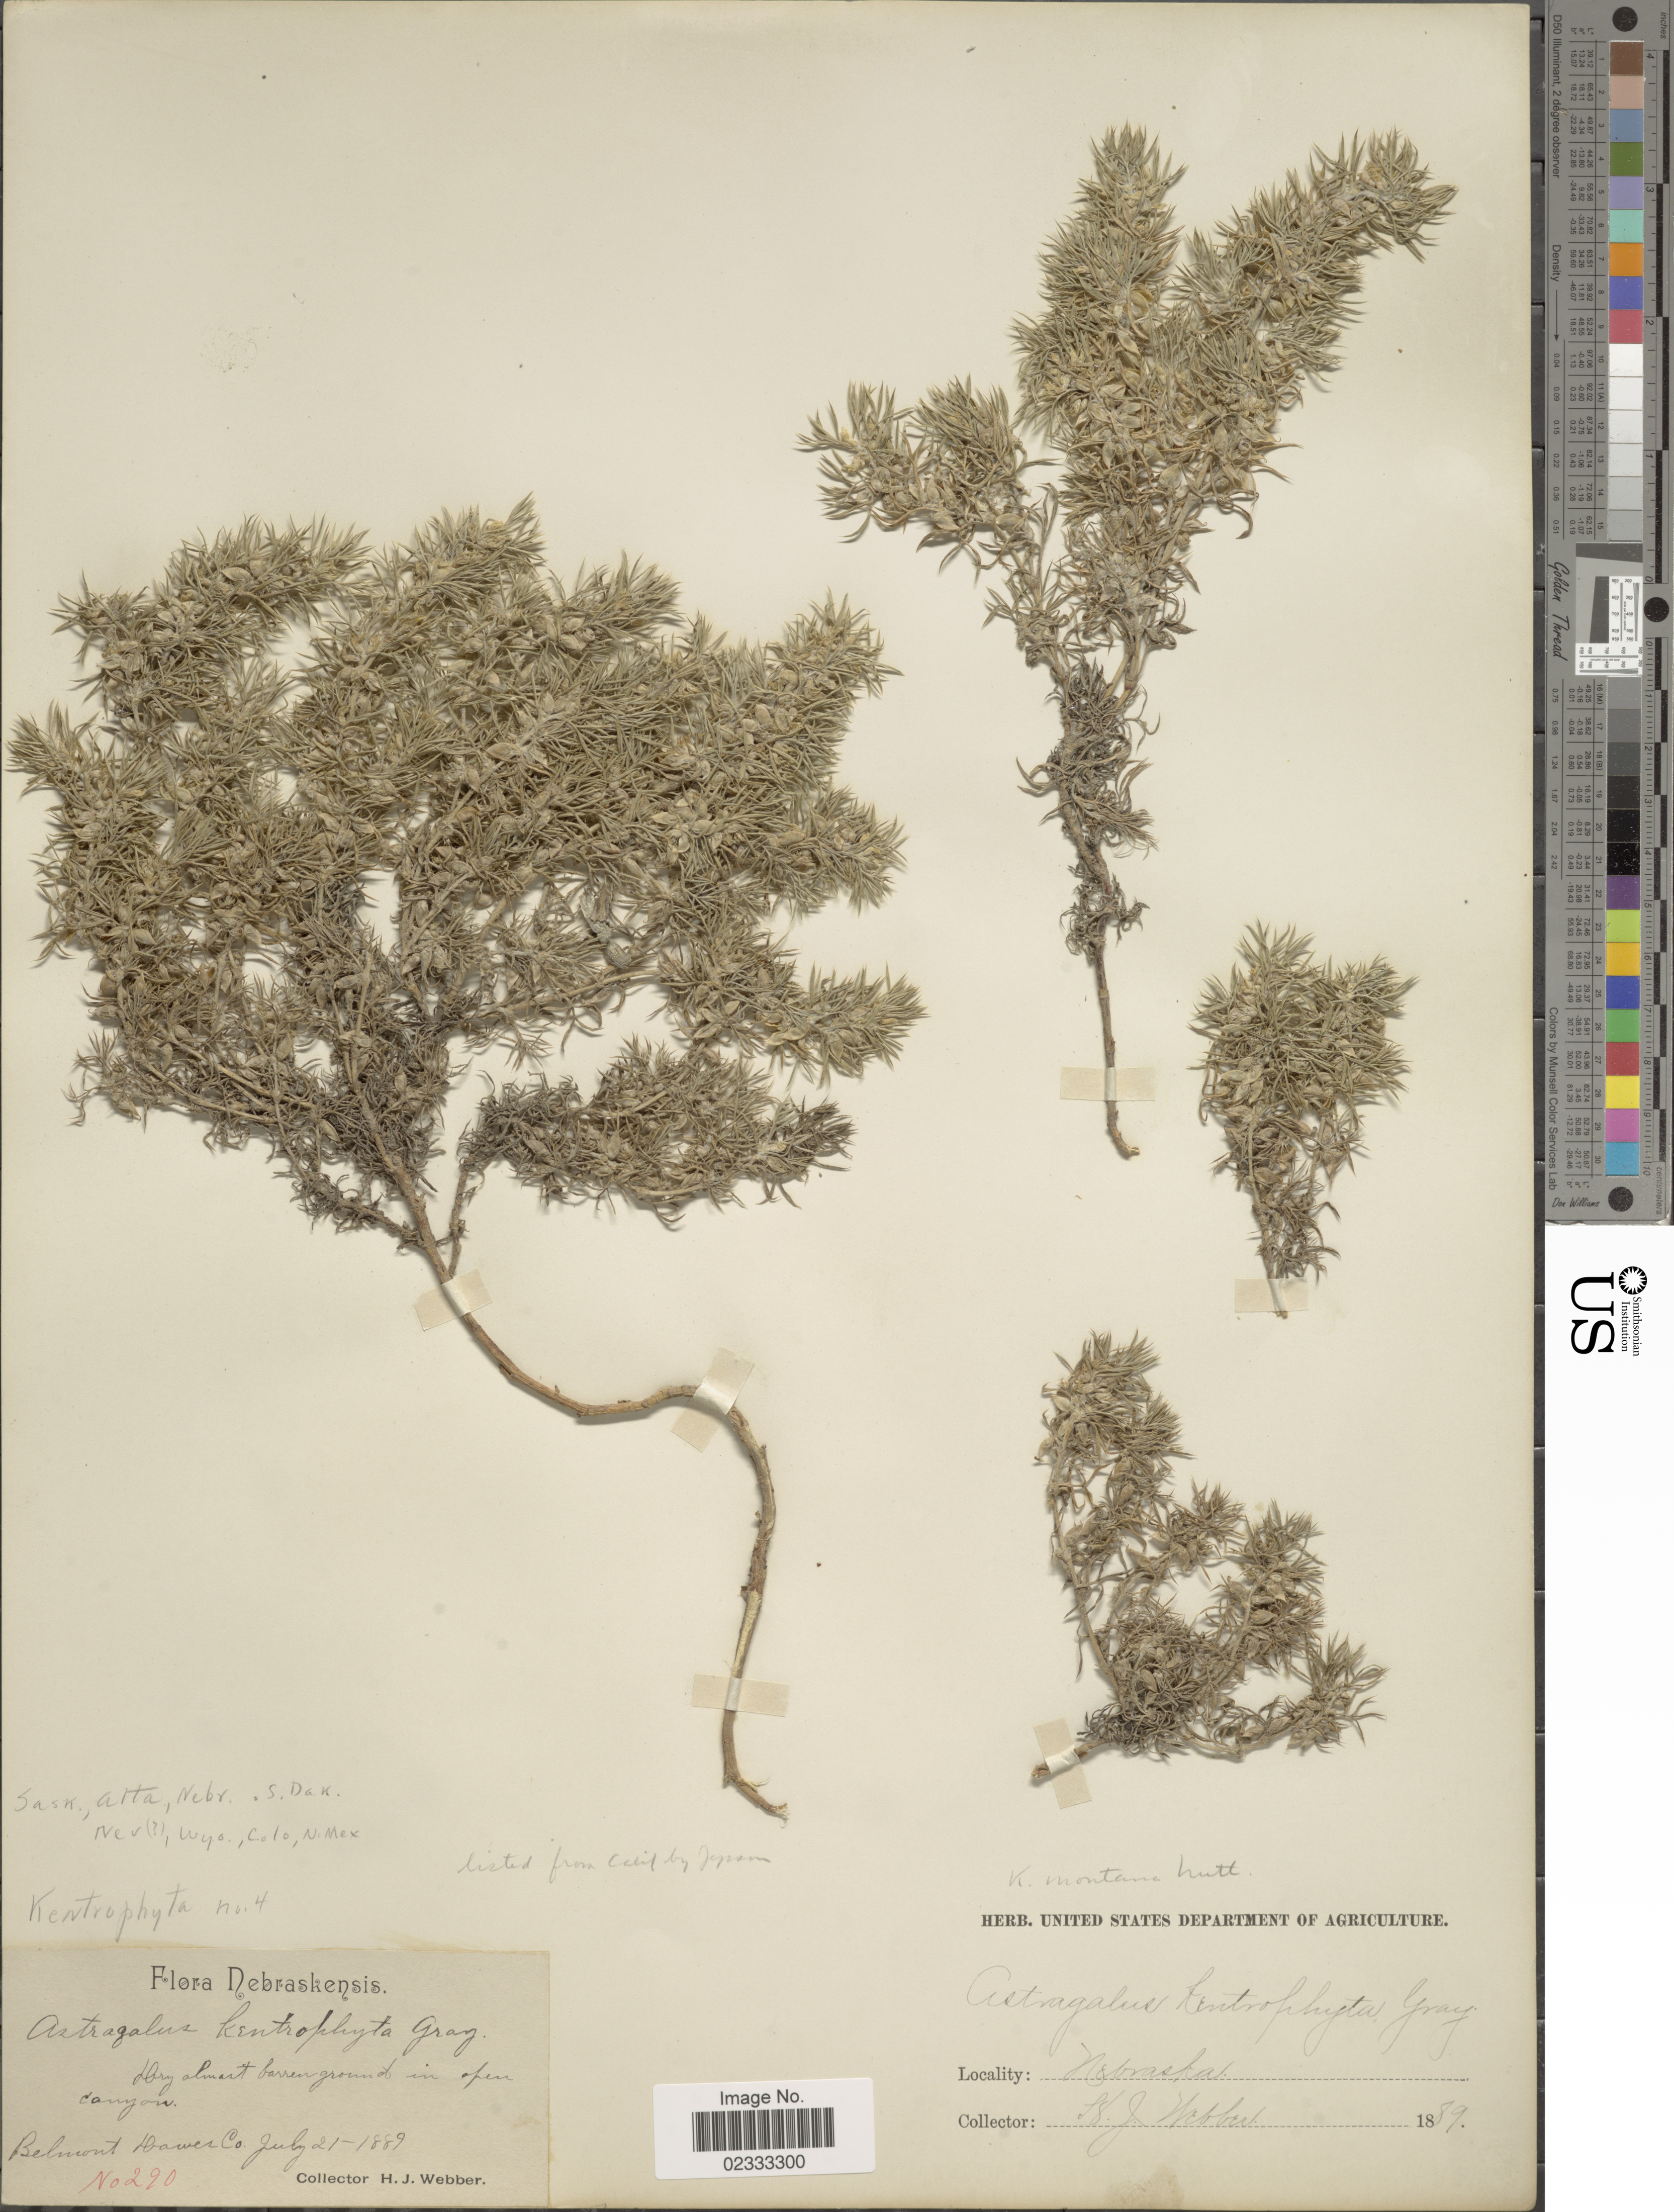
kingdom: Plantae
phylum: Tracheophyta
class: Magnoliopsida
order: Fabales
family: Fabaceae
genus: Astragalus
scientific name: Astragalus montanus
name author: (Nutt.) M.E. Jones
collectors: H. Webber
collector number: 290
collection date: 1889-07-21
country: United States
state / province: Nebraska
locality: Dry barrier ground in open canyon, Belmont Dawer Co.